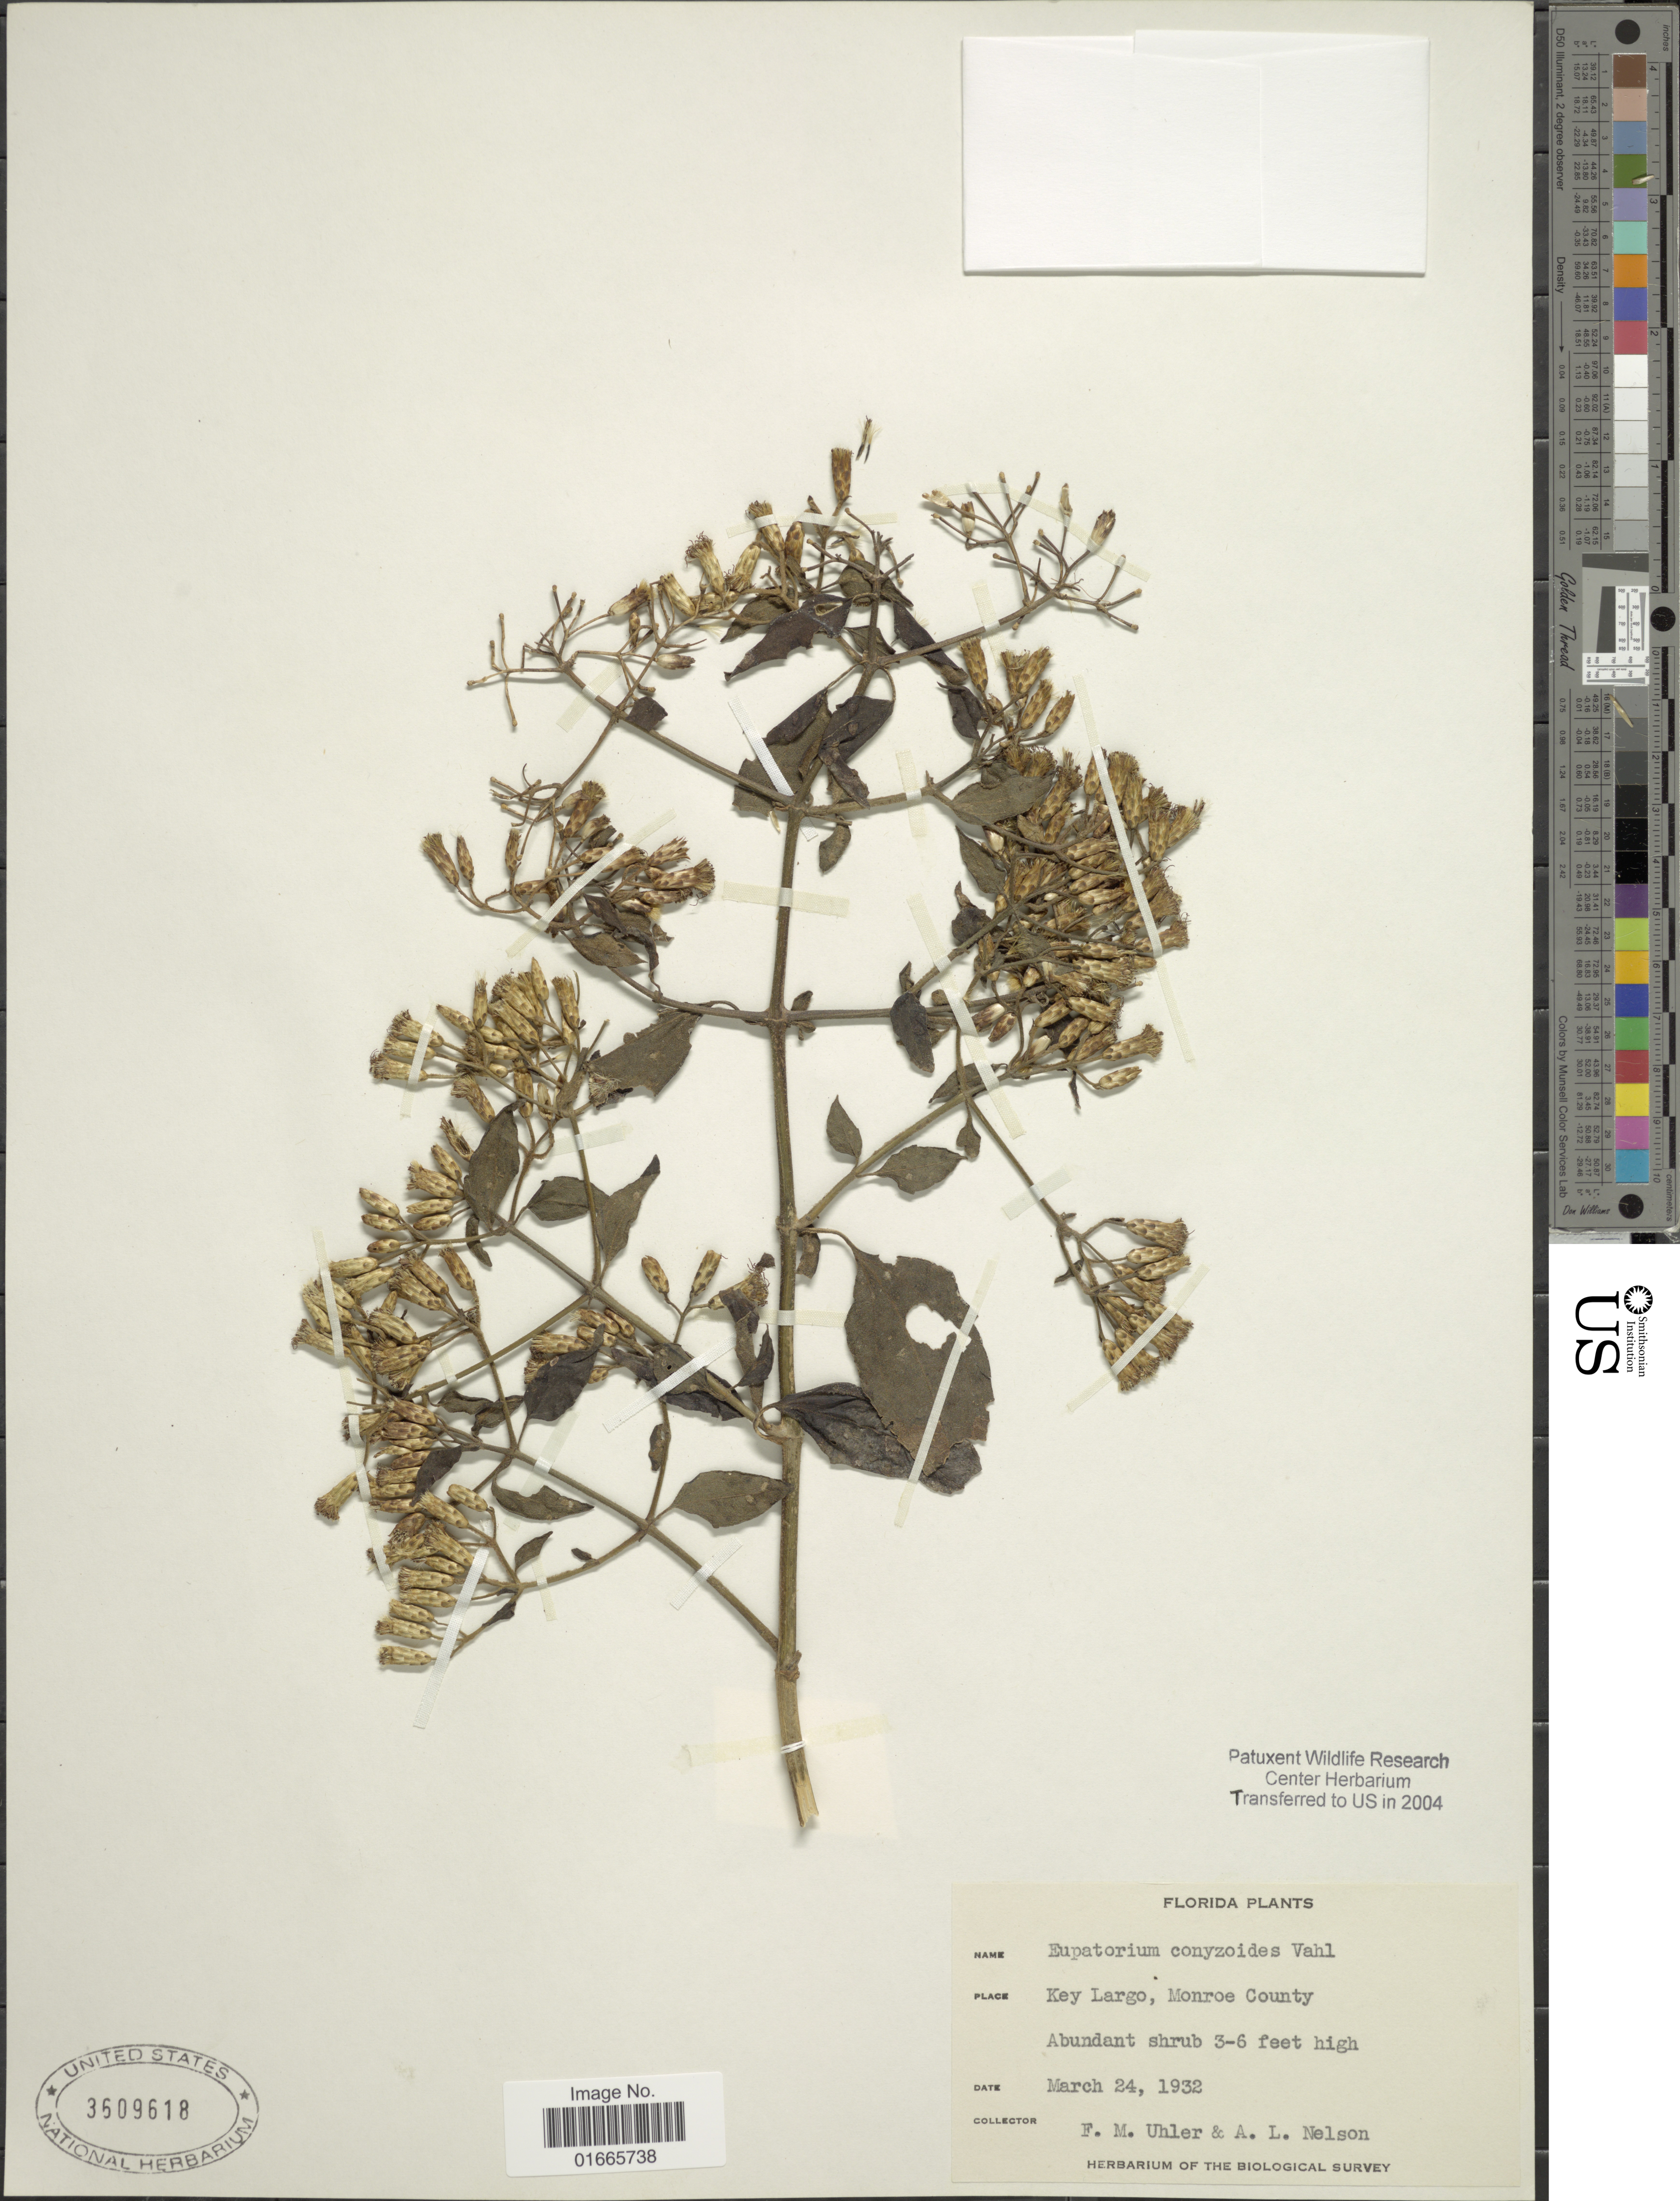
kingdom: Plantae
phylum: Tracheophyta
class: Magnoliopsida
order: Asterales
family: Asteraceae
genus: Chromolaena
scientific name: Chromolaena odorata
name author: (L.) R.M. King & H. Rob.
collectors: F. M. Uhler & A. L. Nelson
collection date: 1932-03-24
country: United States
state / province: Florida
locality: Key Largo, Monroe County.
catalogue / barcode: US 3609618